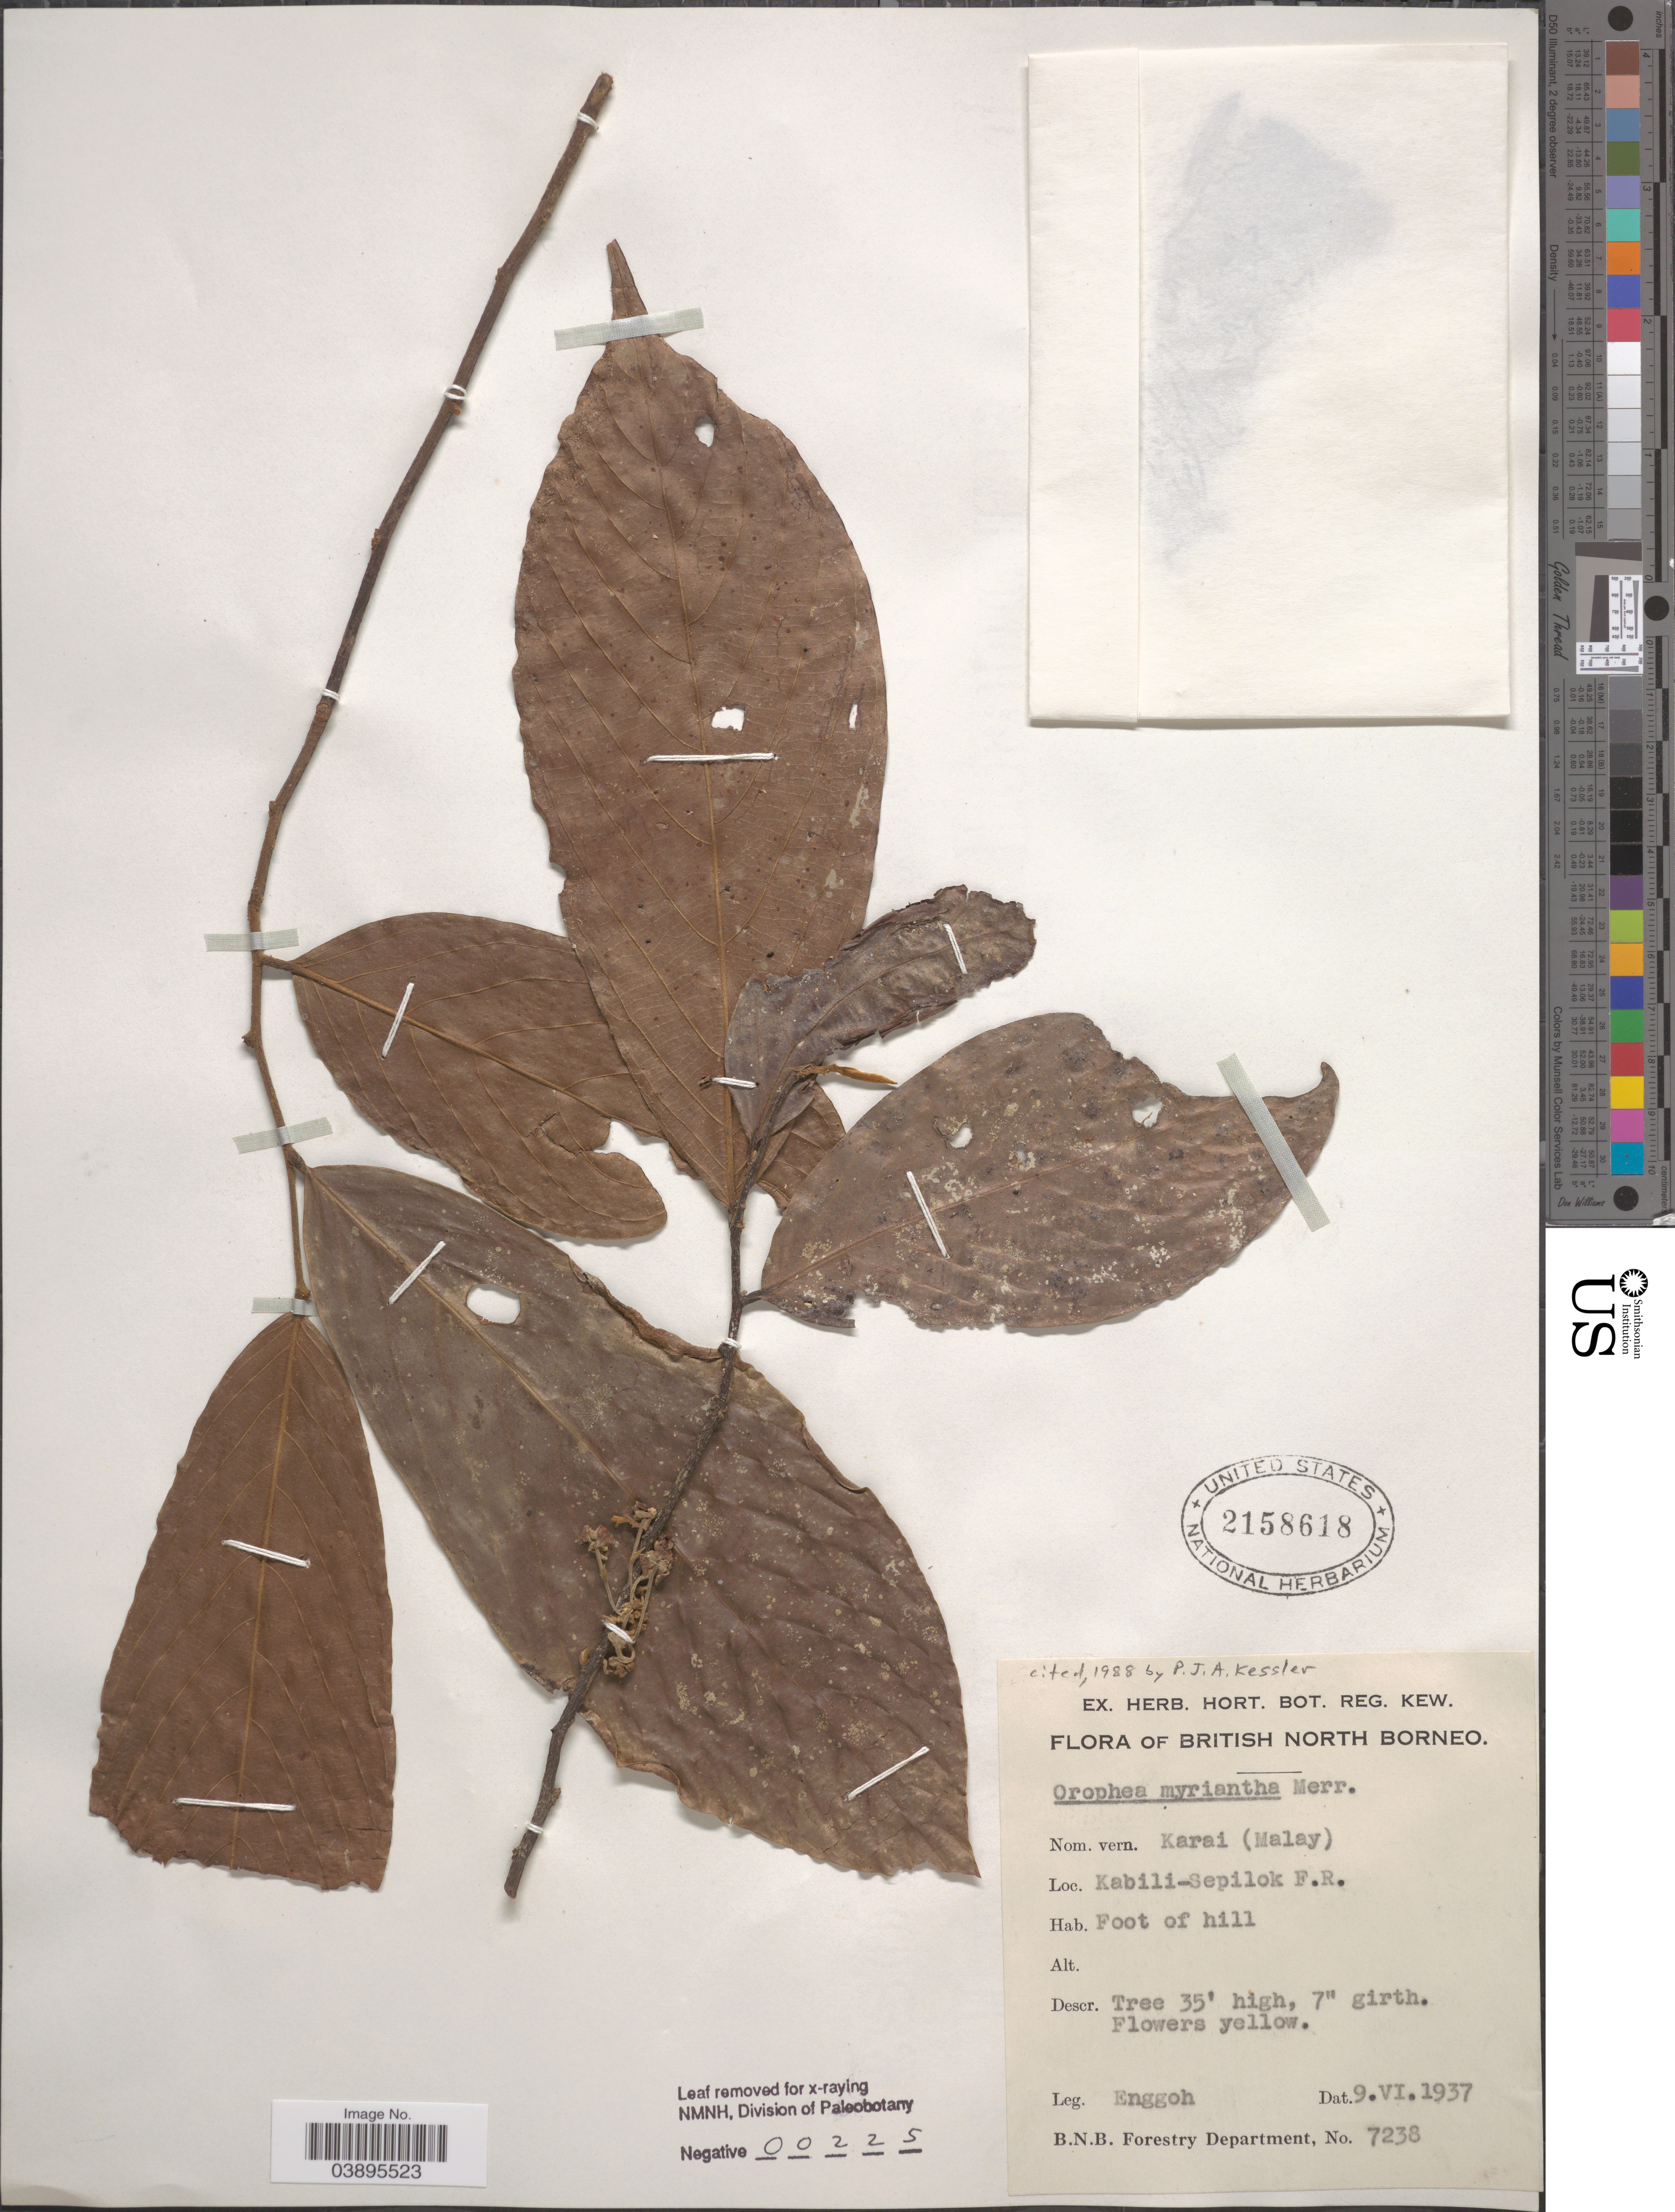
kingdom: Plantae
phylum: Tracheophyta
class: Magnoliopsida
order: Magnoliales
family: Annonaceae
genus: Orophea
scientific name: Orophea myriantha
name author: Merr.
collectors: -. Enggoh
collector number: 7238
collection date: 1937-06-09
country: Malaysia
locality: British North Borneo. Kabili-Sepilok F.R. Foot of hill.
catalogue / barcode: US 2158618